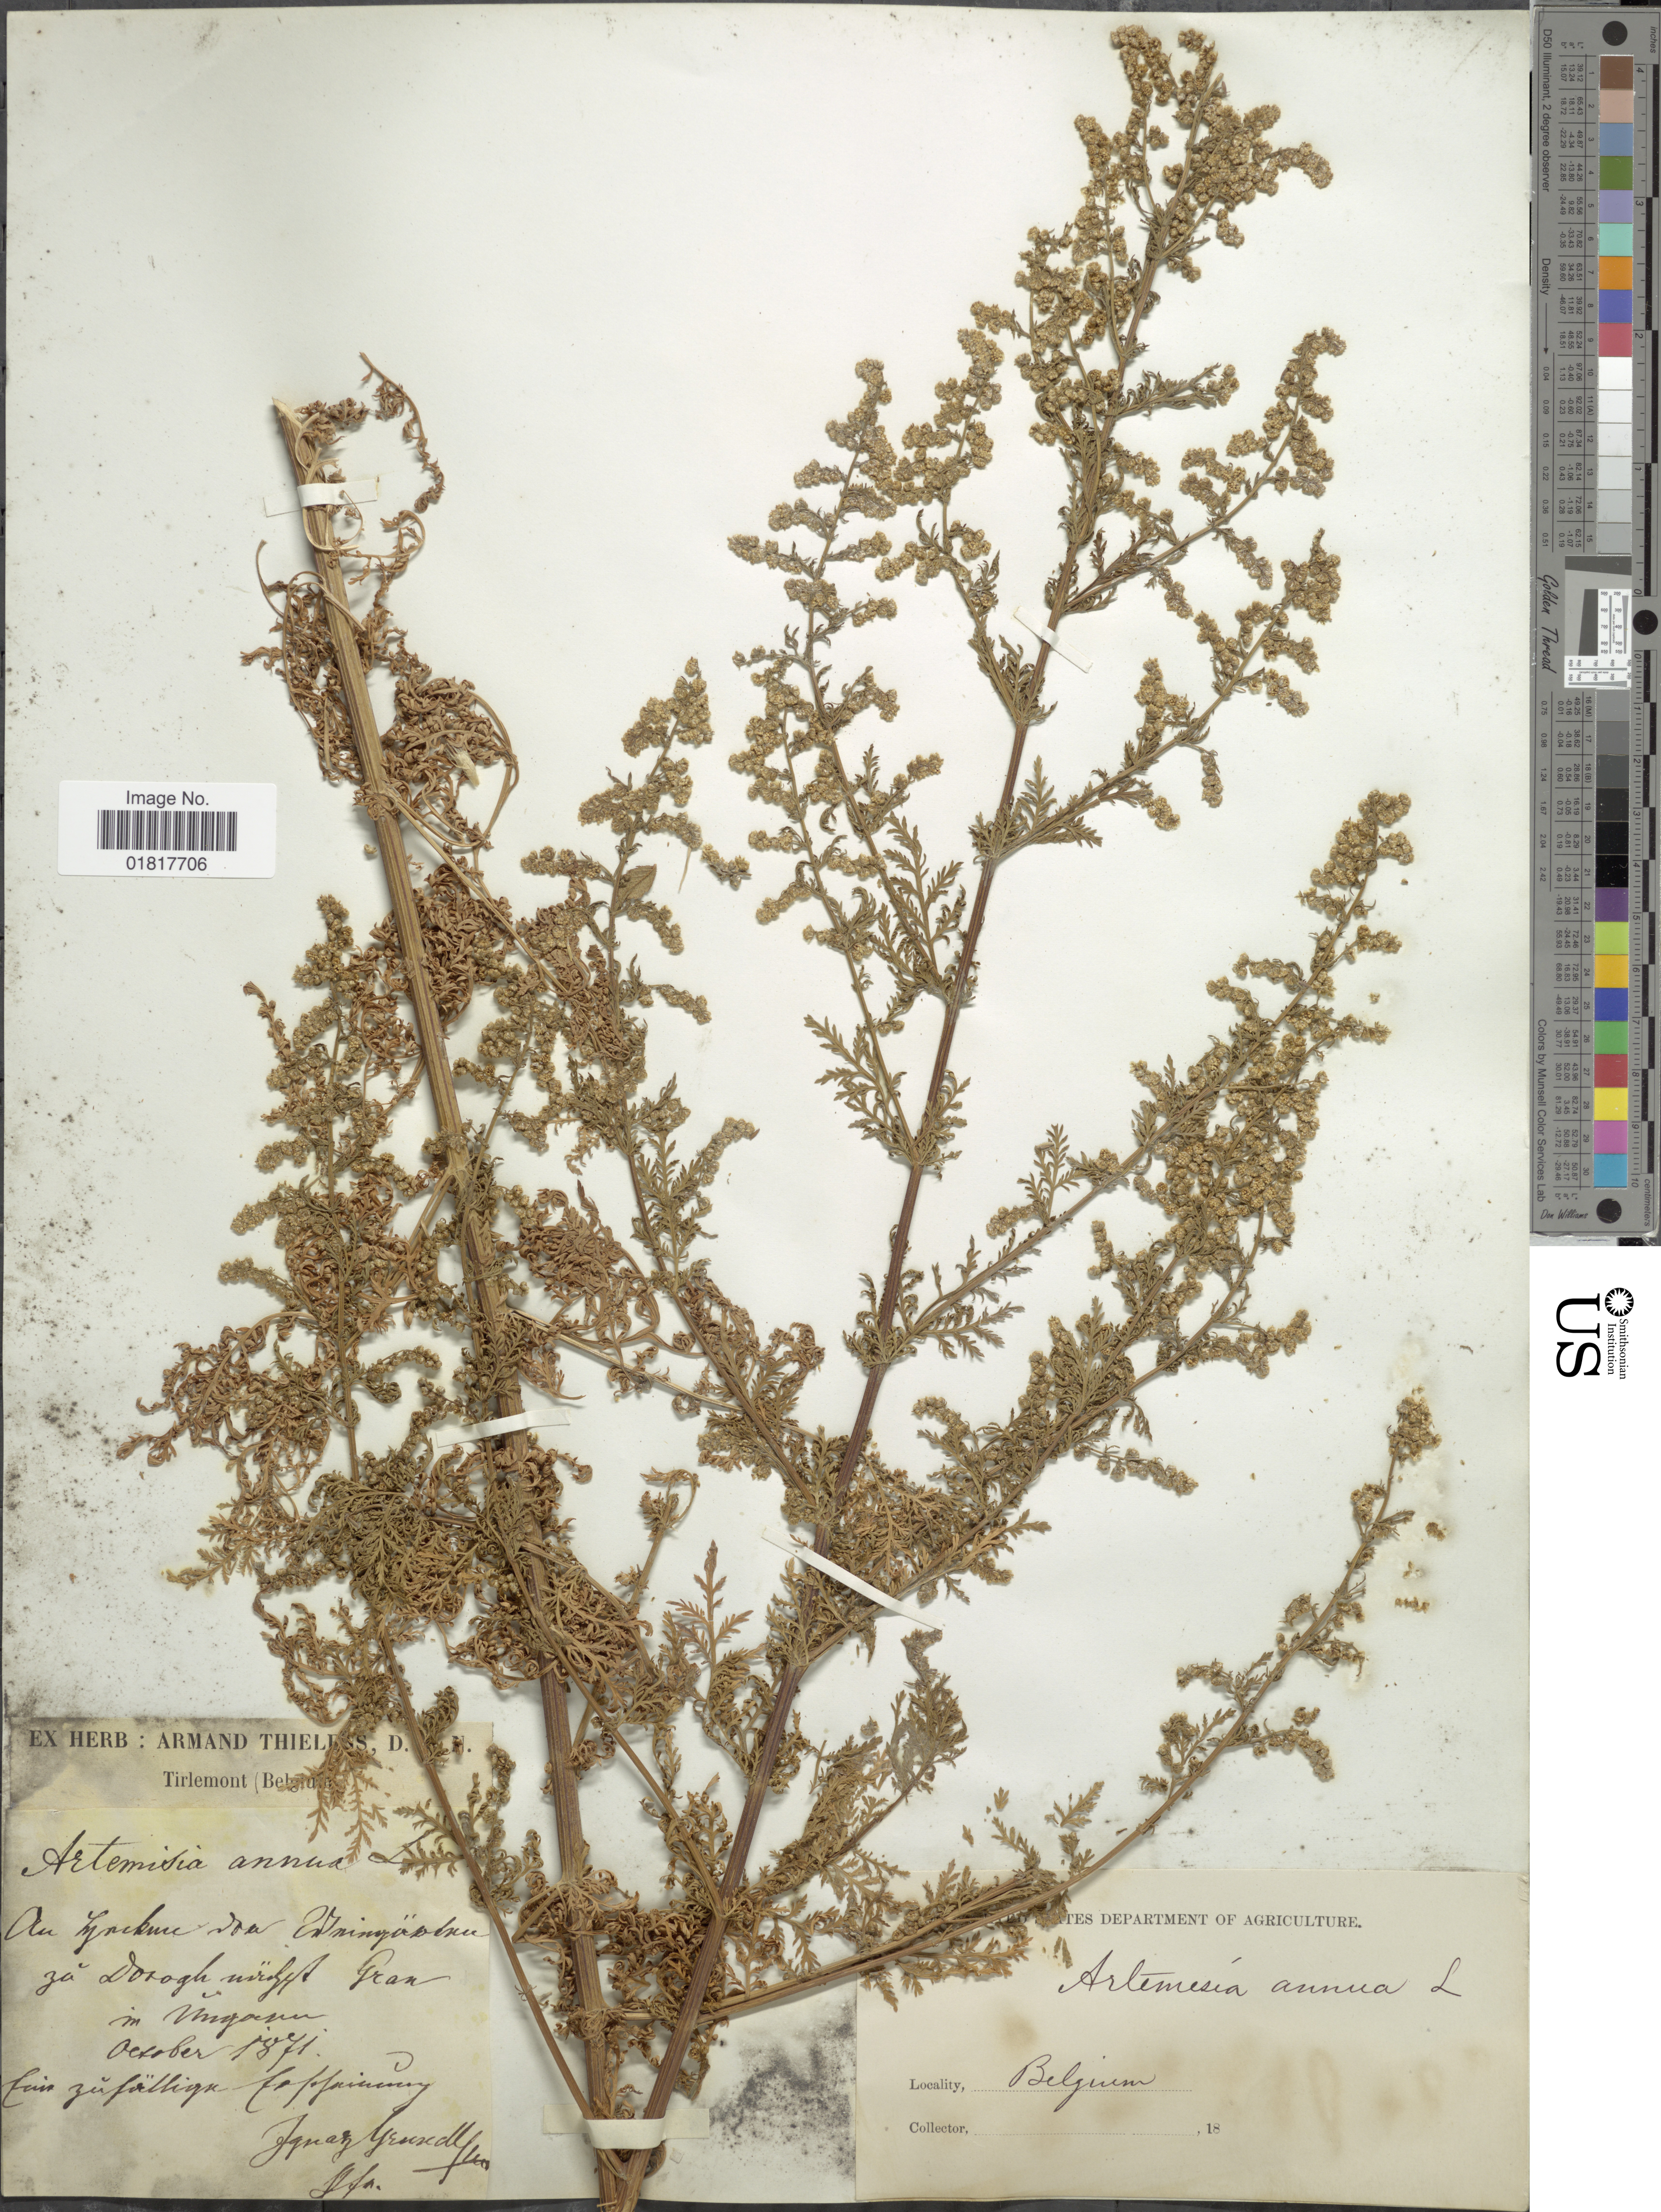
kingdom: Plantae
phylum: Tracheophyta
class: Magnoliopsida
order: Asterales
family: Asteraceae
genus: Artemisia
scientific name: Artemisia annua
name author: L.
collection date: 1871-10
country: Belgium